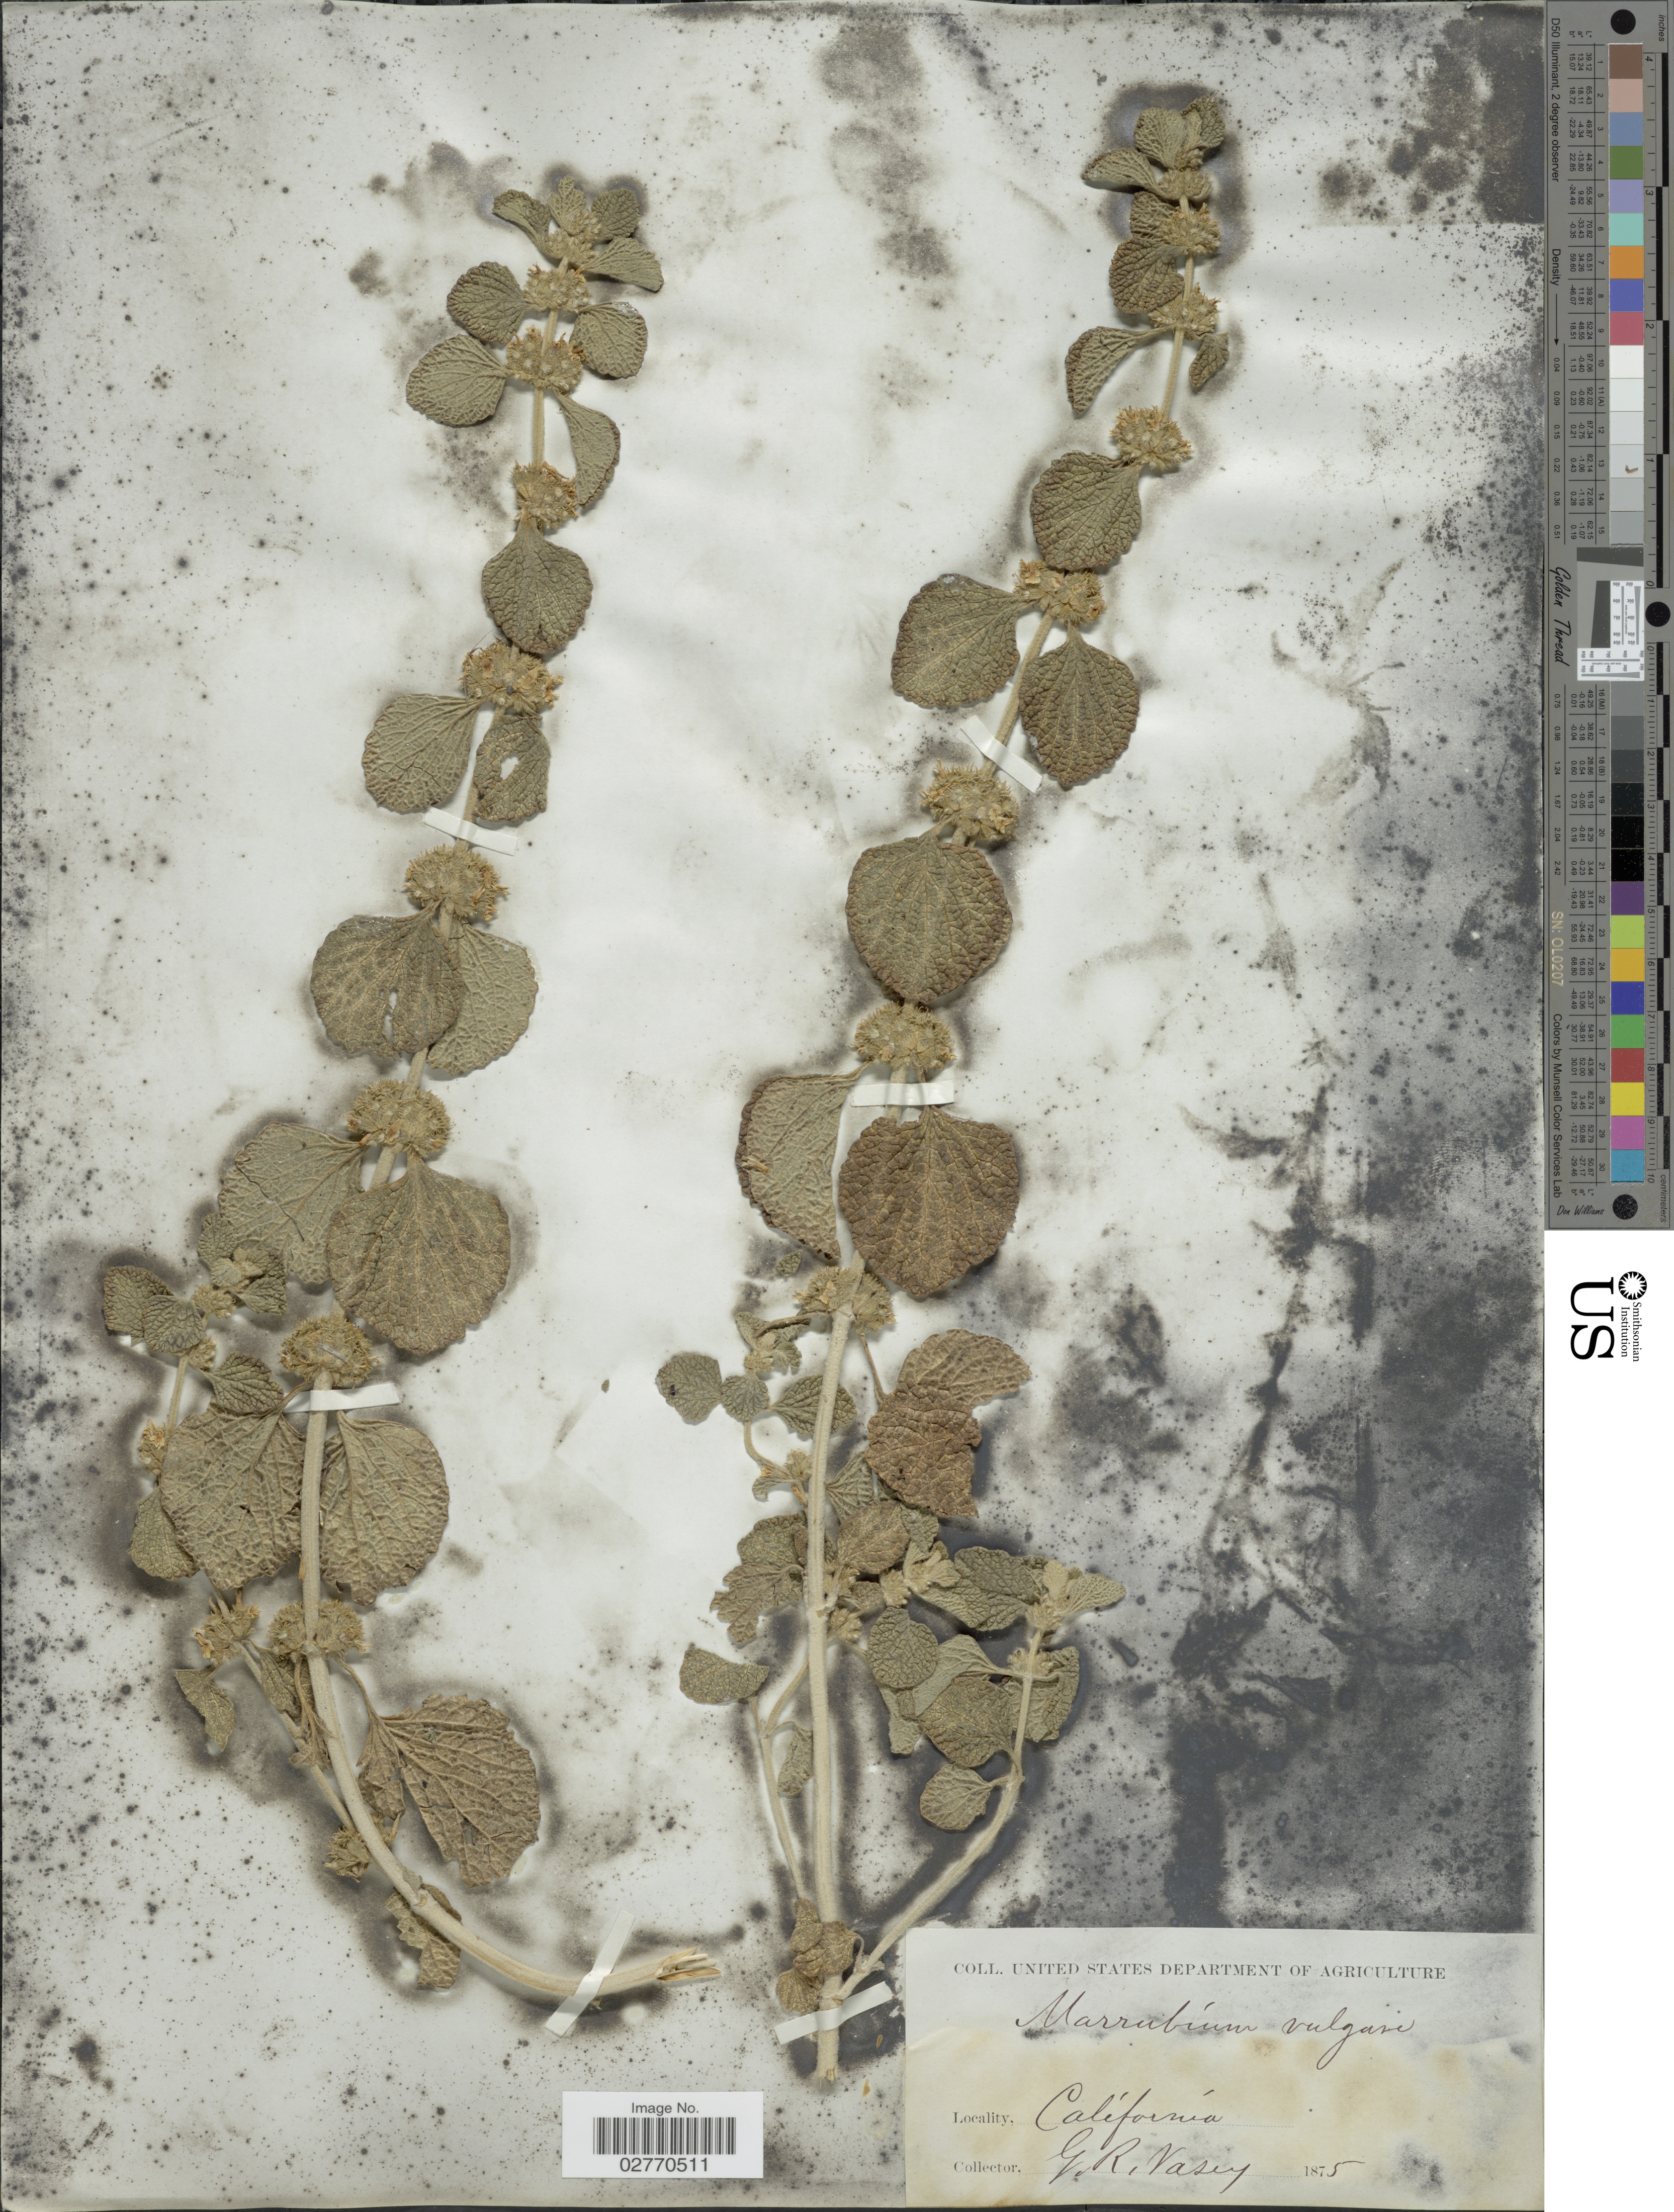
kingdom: Plantae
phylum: Tracheophyta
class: Magnoliopsida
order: Lamiales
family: Lamiaceae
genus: Marrubium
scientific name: Marrubium vulgare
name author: L.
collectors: G. R. Vasey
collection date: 1875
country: United States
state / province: California